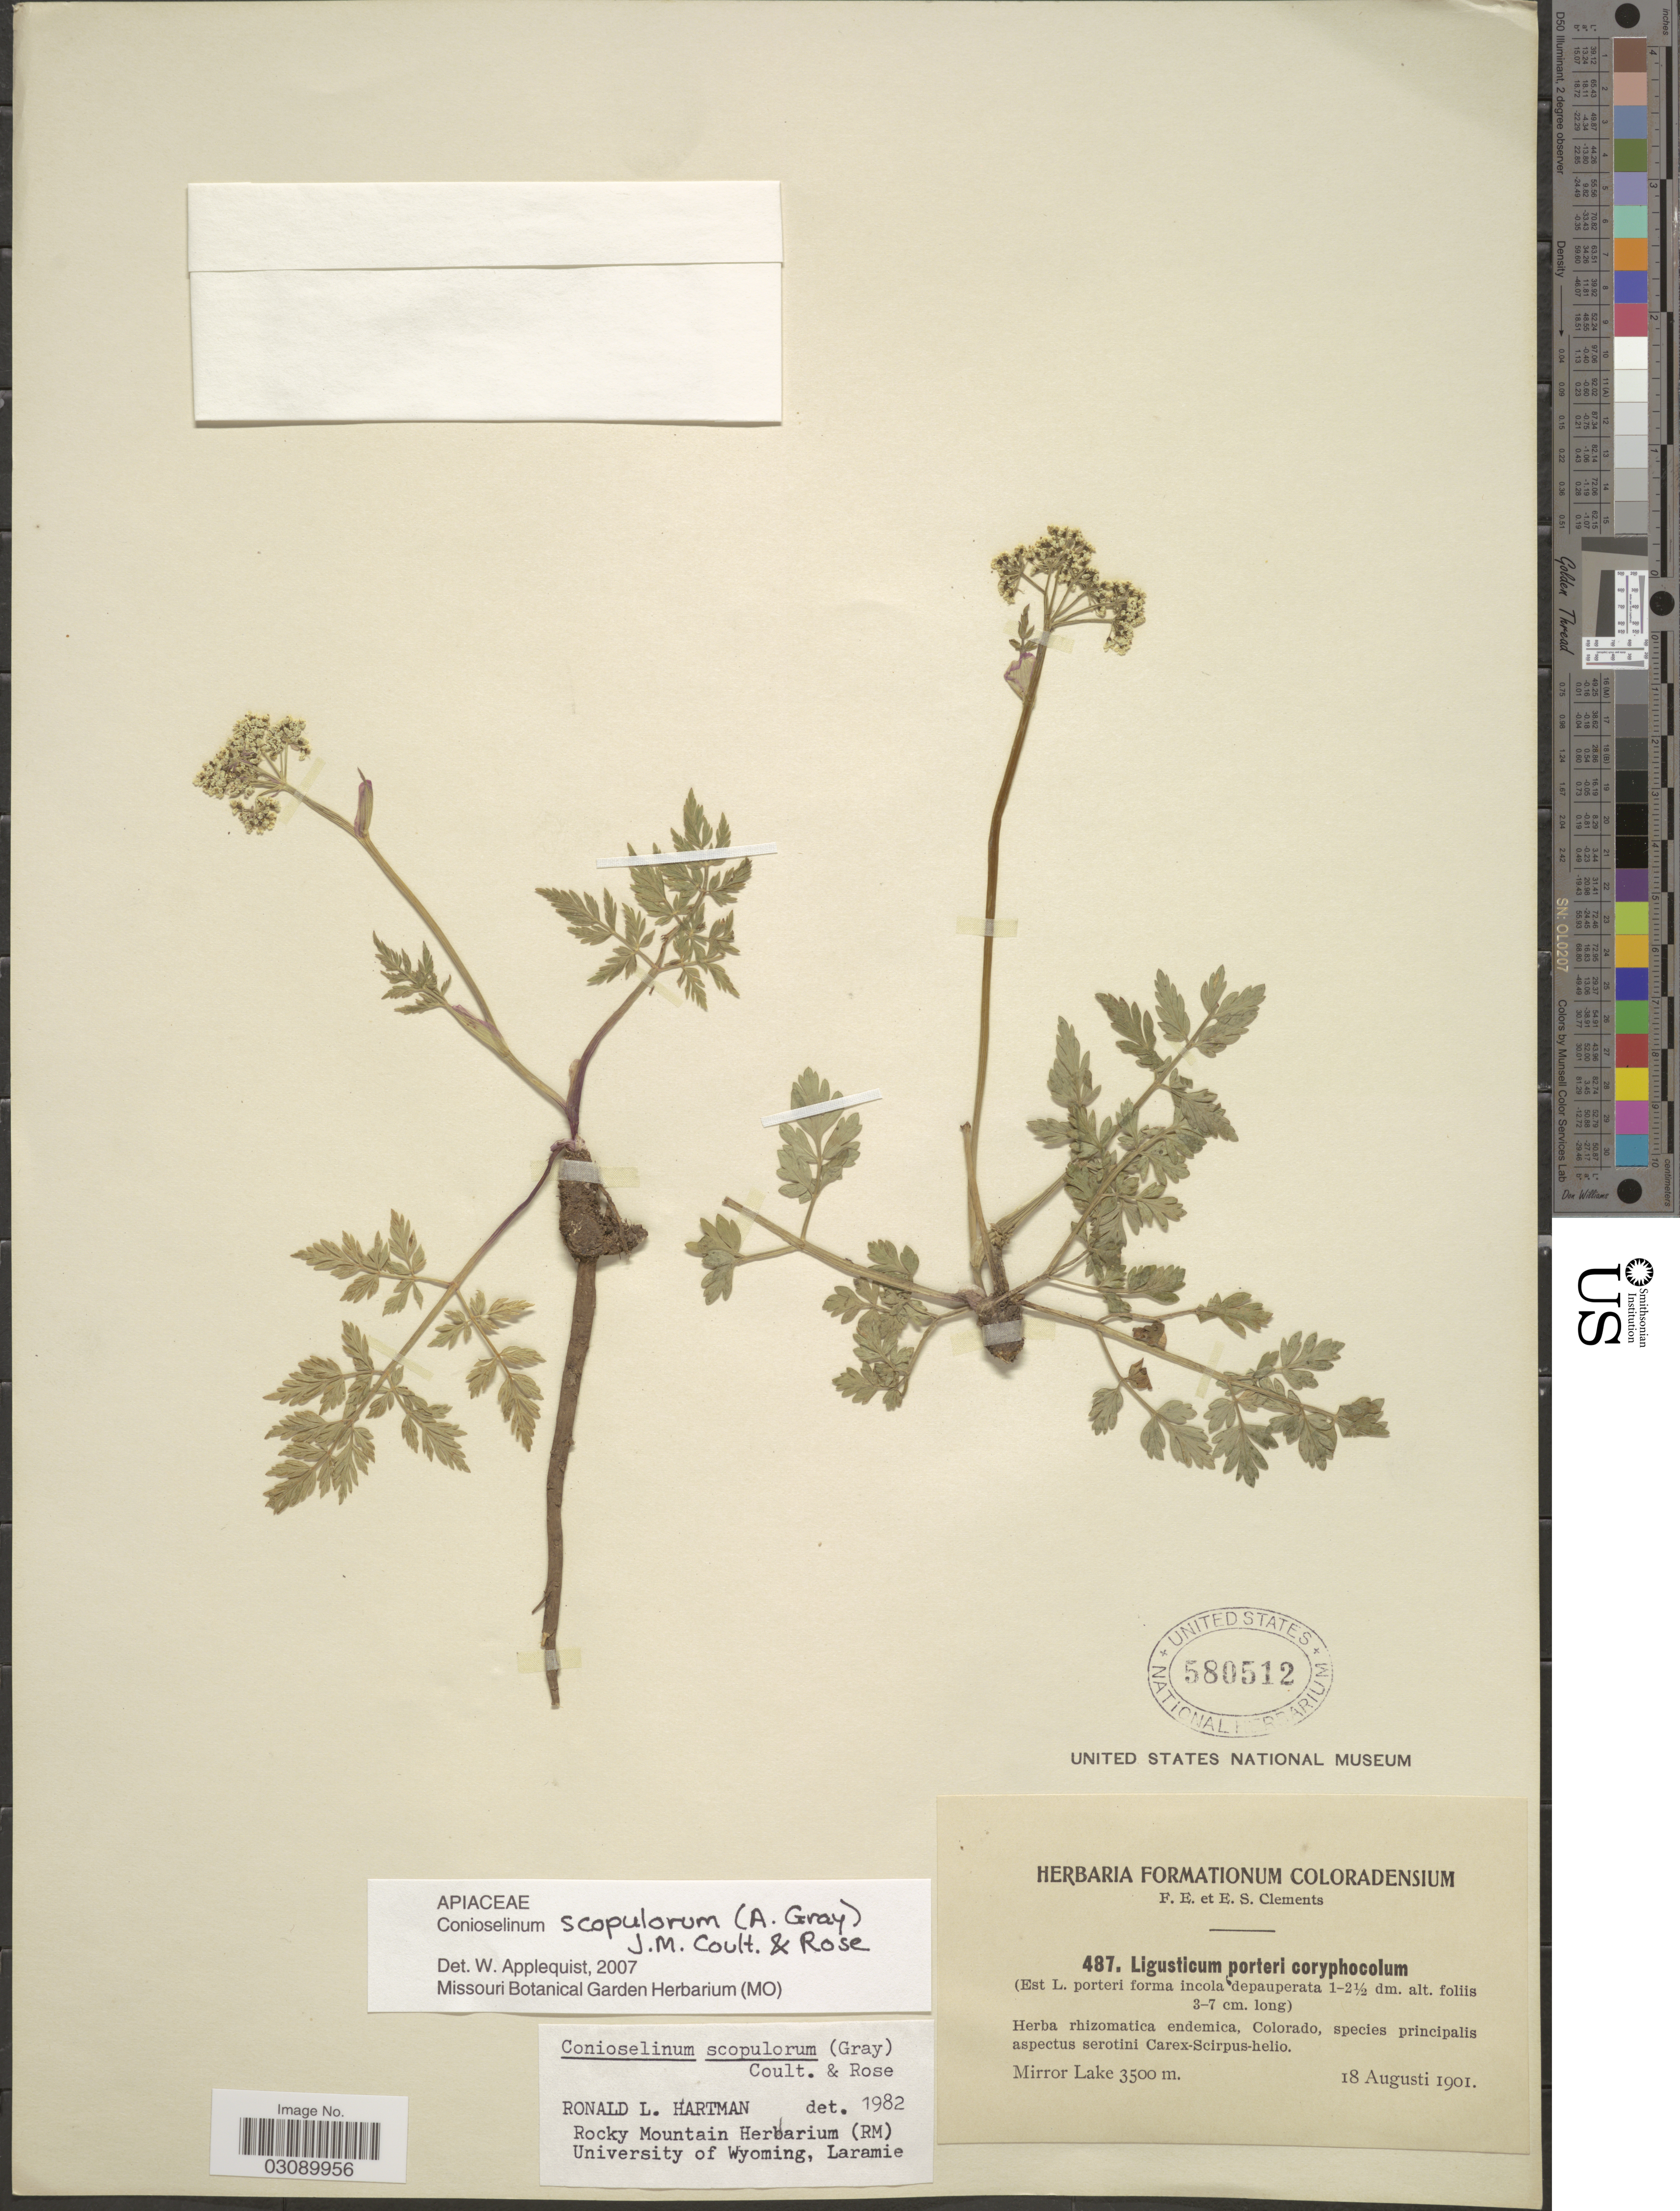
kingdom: Plantae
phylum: Tracheophyta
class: Magnoliopsida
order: Apiales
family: Apiaceae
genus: Conioselinum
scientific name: Conioselinum scopulorum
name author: (A. Gray) J.M. Coult. & Rose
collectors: F. E. Clements & E. S. Clements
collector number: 487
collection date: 1901-08-18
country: United States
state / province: Colorado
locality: Mirror Lake.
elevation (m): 3500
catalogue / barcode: US 580512